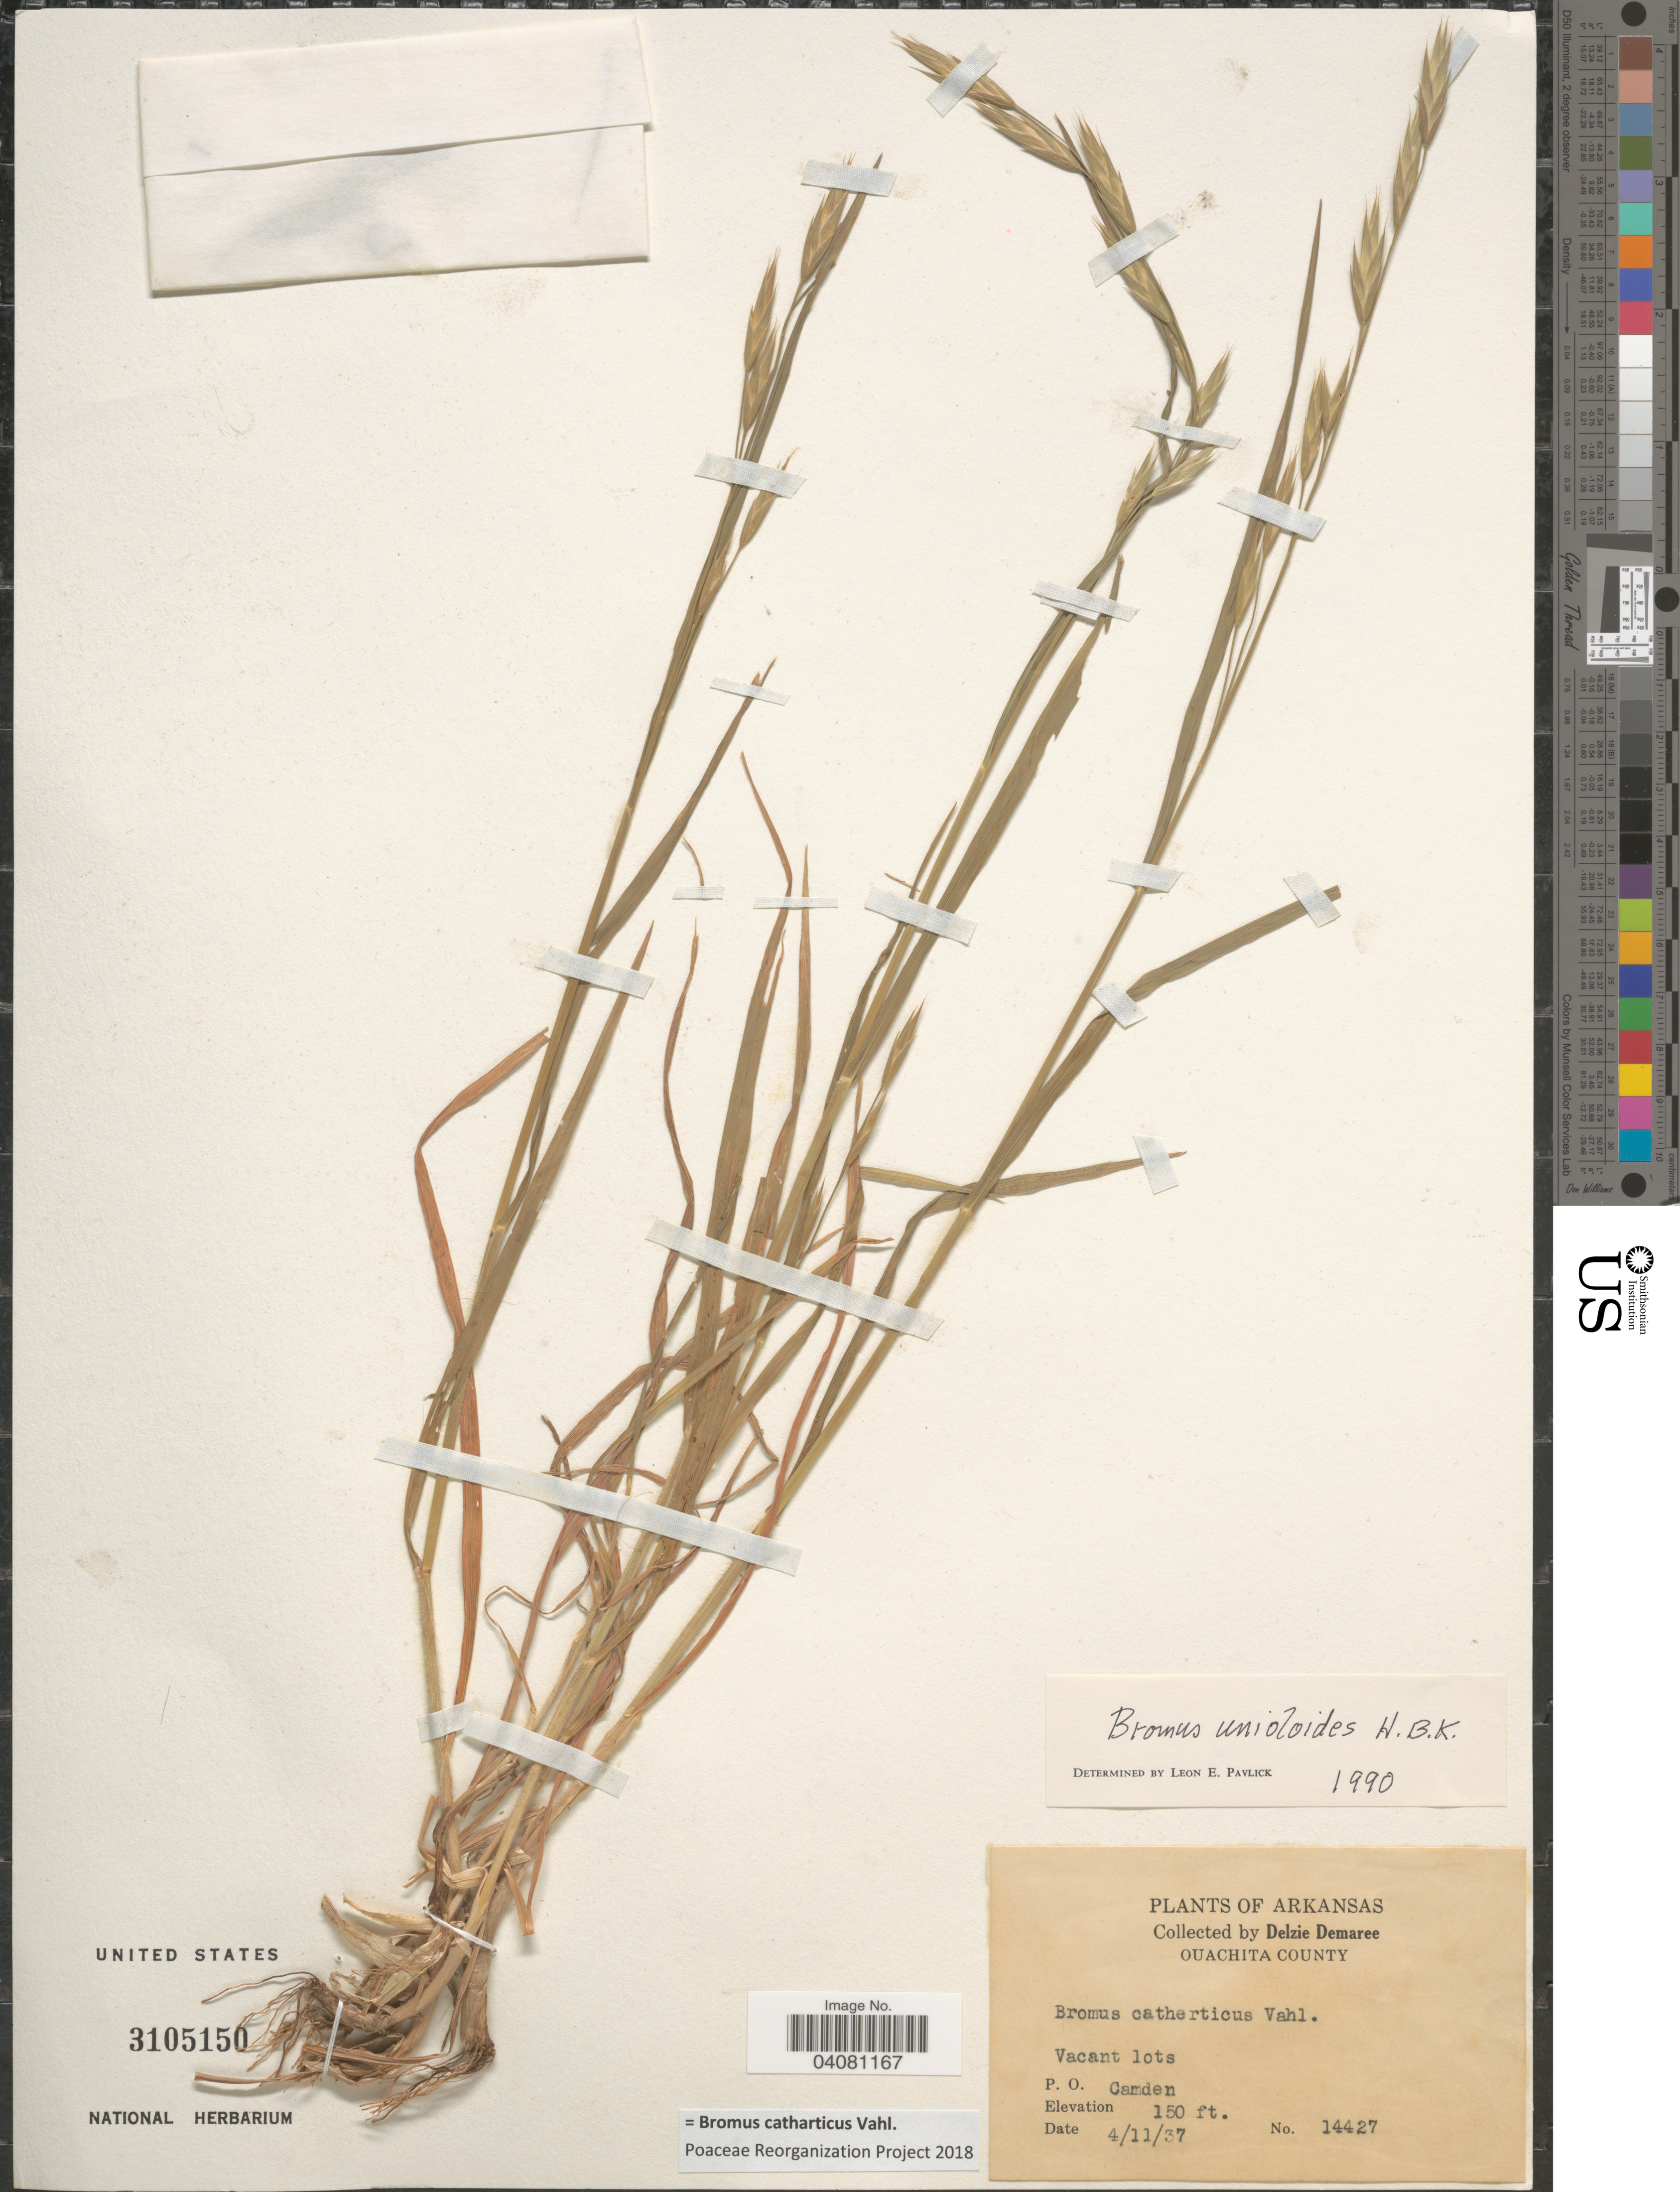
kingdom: Plantae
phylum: Tracheophyta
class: Liliopsida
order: Poales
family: Poaceae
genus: Bromus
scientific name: Bromus catharticus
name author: Vahl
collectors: D. Demaree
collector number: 14427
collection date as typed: Transcribed d/m/y: 11/4/37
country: United States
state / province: Arkansas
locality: Ouachita County. Vacant lots. P.O. Camden.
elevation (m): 46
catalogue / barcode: US 3105150